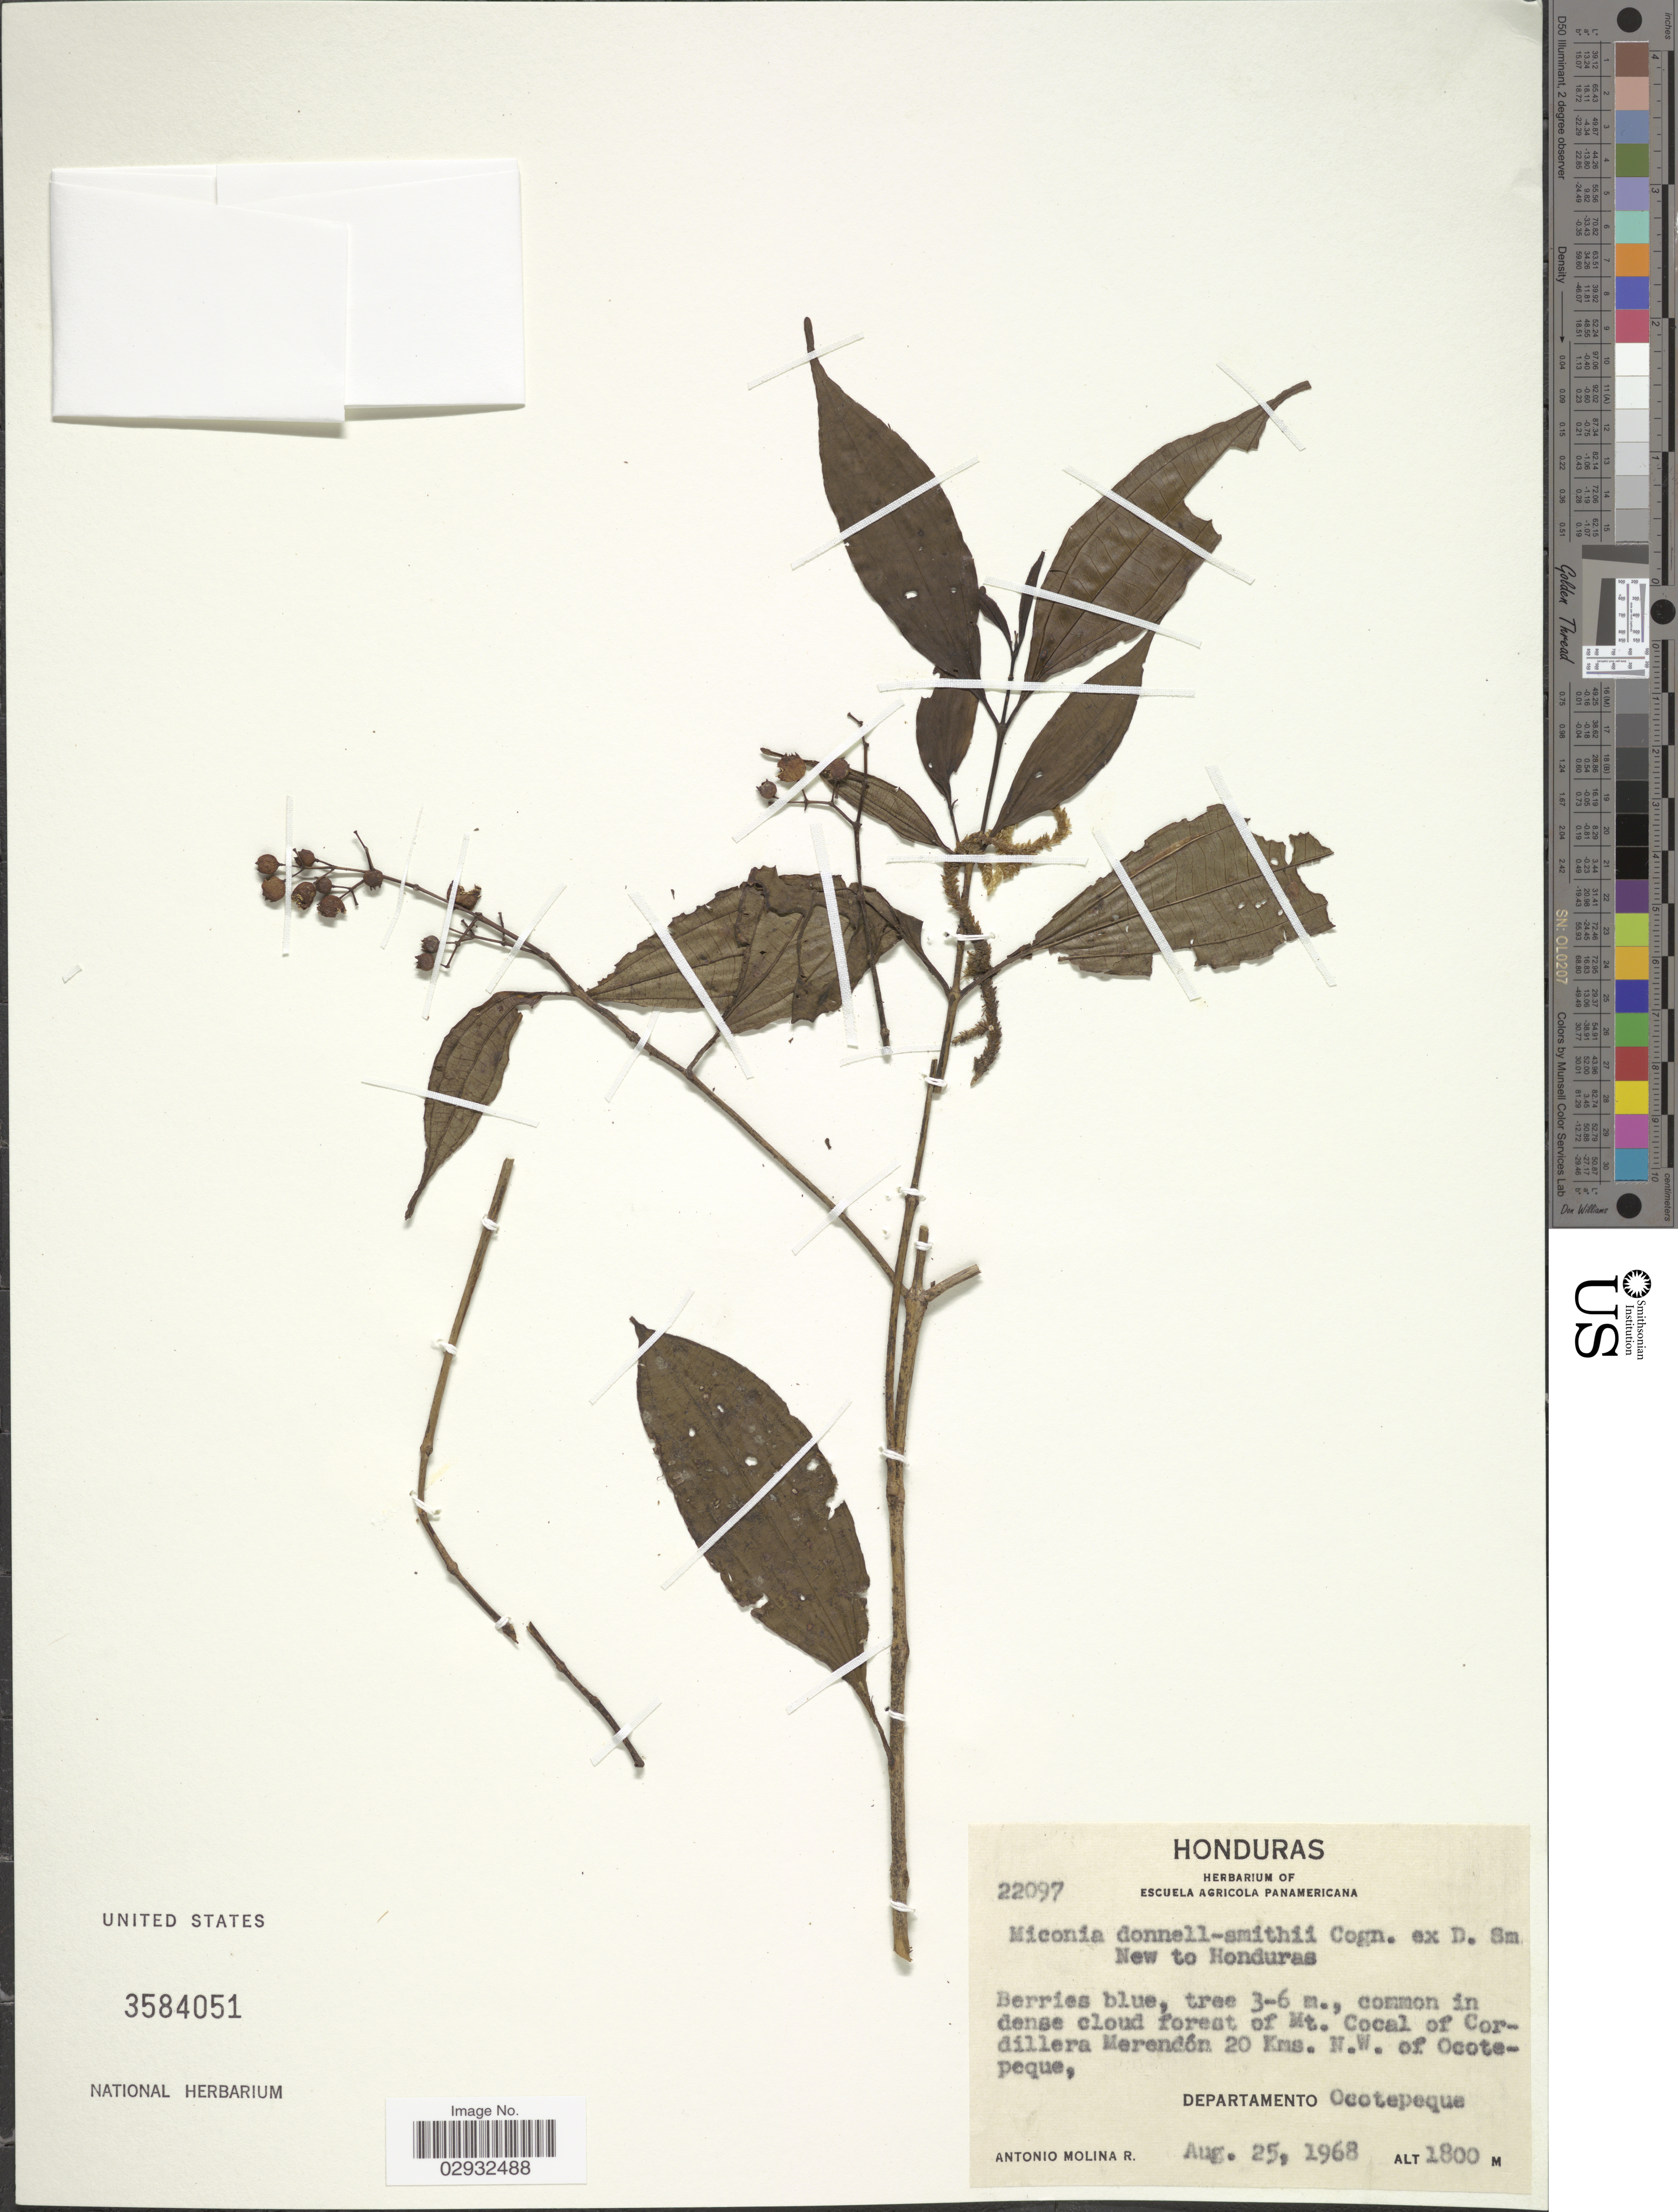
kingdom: Plantae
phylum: Tracheophyta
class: Magnoliopsida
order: Myrtales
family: Melastomataceae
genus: Miconia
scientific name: Miconia donnell-smithii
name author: Cogn.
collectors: A. Molina R.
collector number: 22097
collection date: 1968-08-25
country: Honduras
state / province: Ocotepeque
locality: Mt. Cocal of Cordillera Merendón 20 Kms. N.W. of Ocotepeque, Departamento Ocotepeque.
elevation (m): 1800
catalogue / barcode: US 3584051